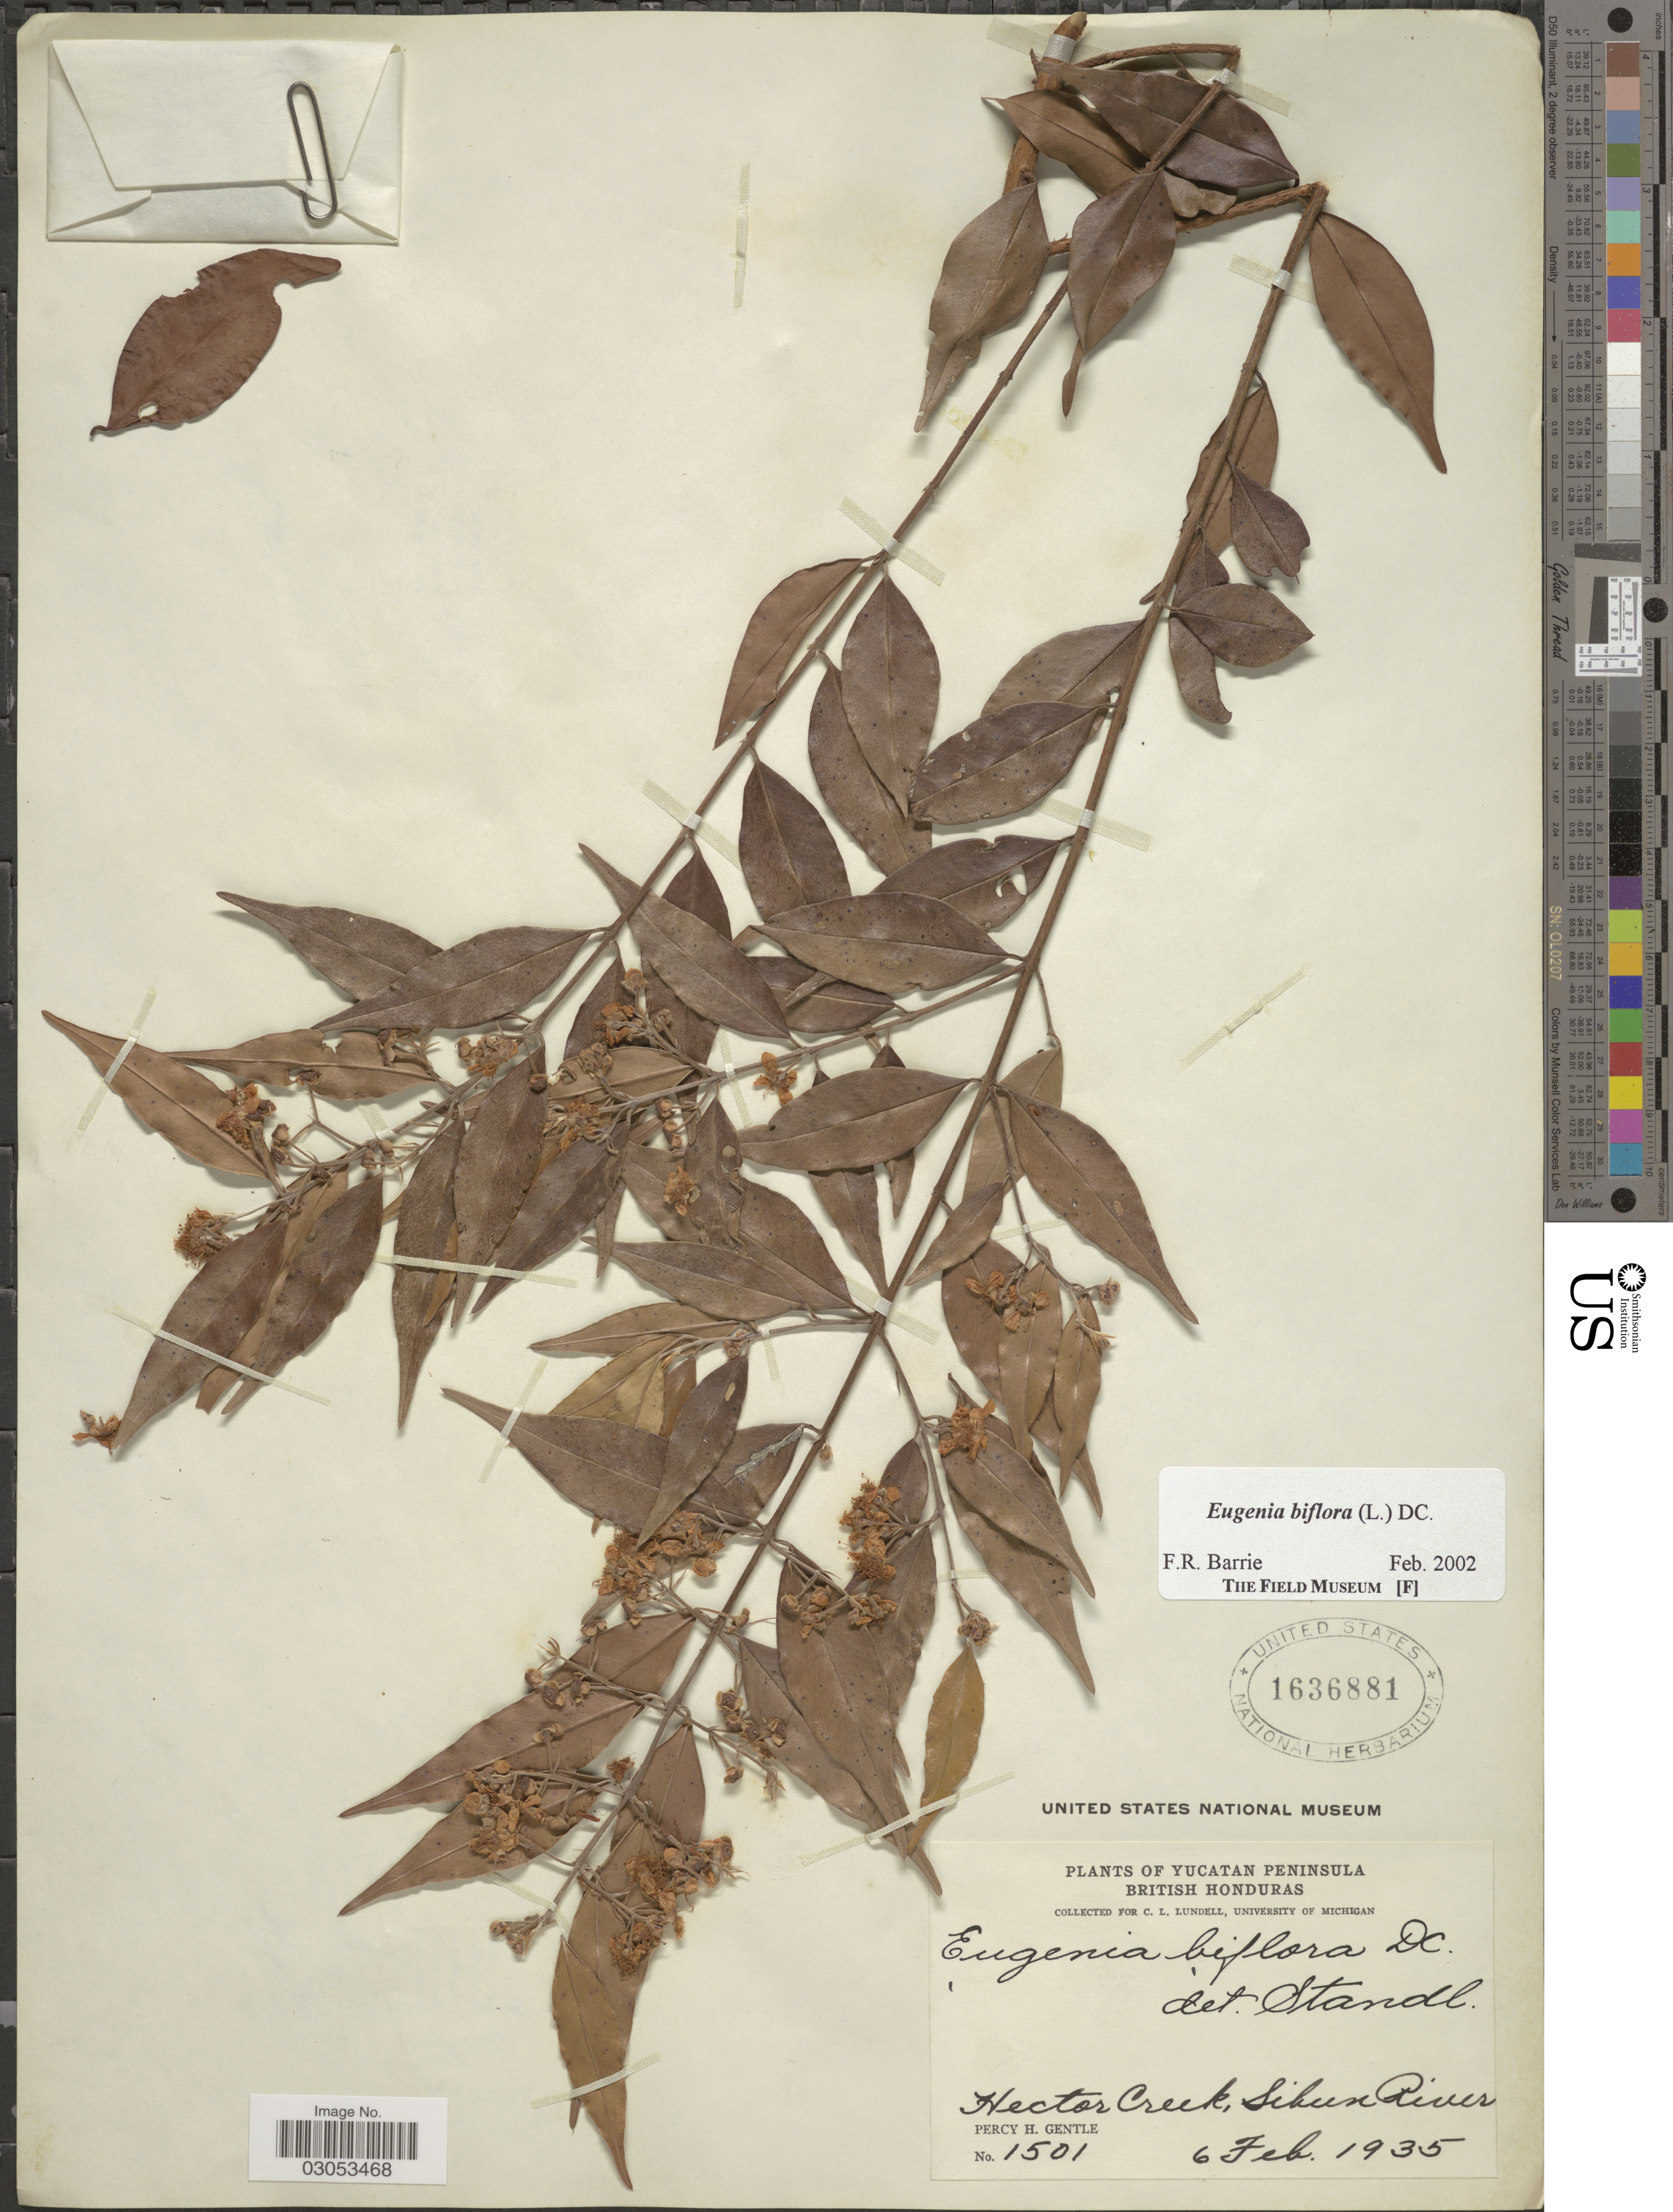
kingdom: Plantae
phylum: Tracheophyta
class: Magnoliopsida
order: Myrtales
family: Myrtaceae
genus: Eugenia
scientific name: Eugenia biflora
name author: (L.) DC.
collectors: P. H. Gentle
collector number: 1501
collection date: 1935-02-06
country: Belize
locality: Yucatan Peninsula. British Honduras. Hector Creek, Sikun River.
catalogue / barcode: US 1636881